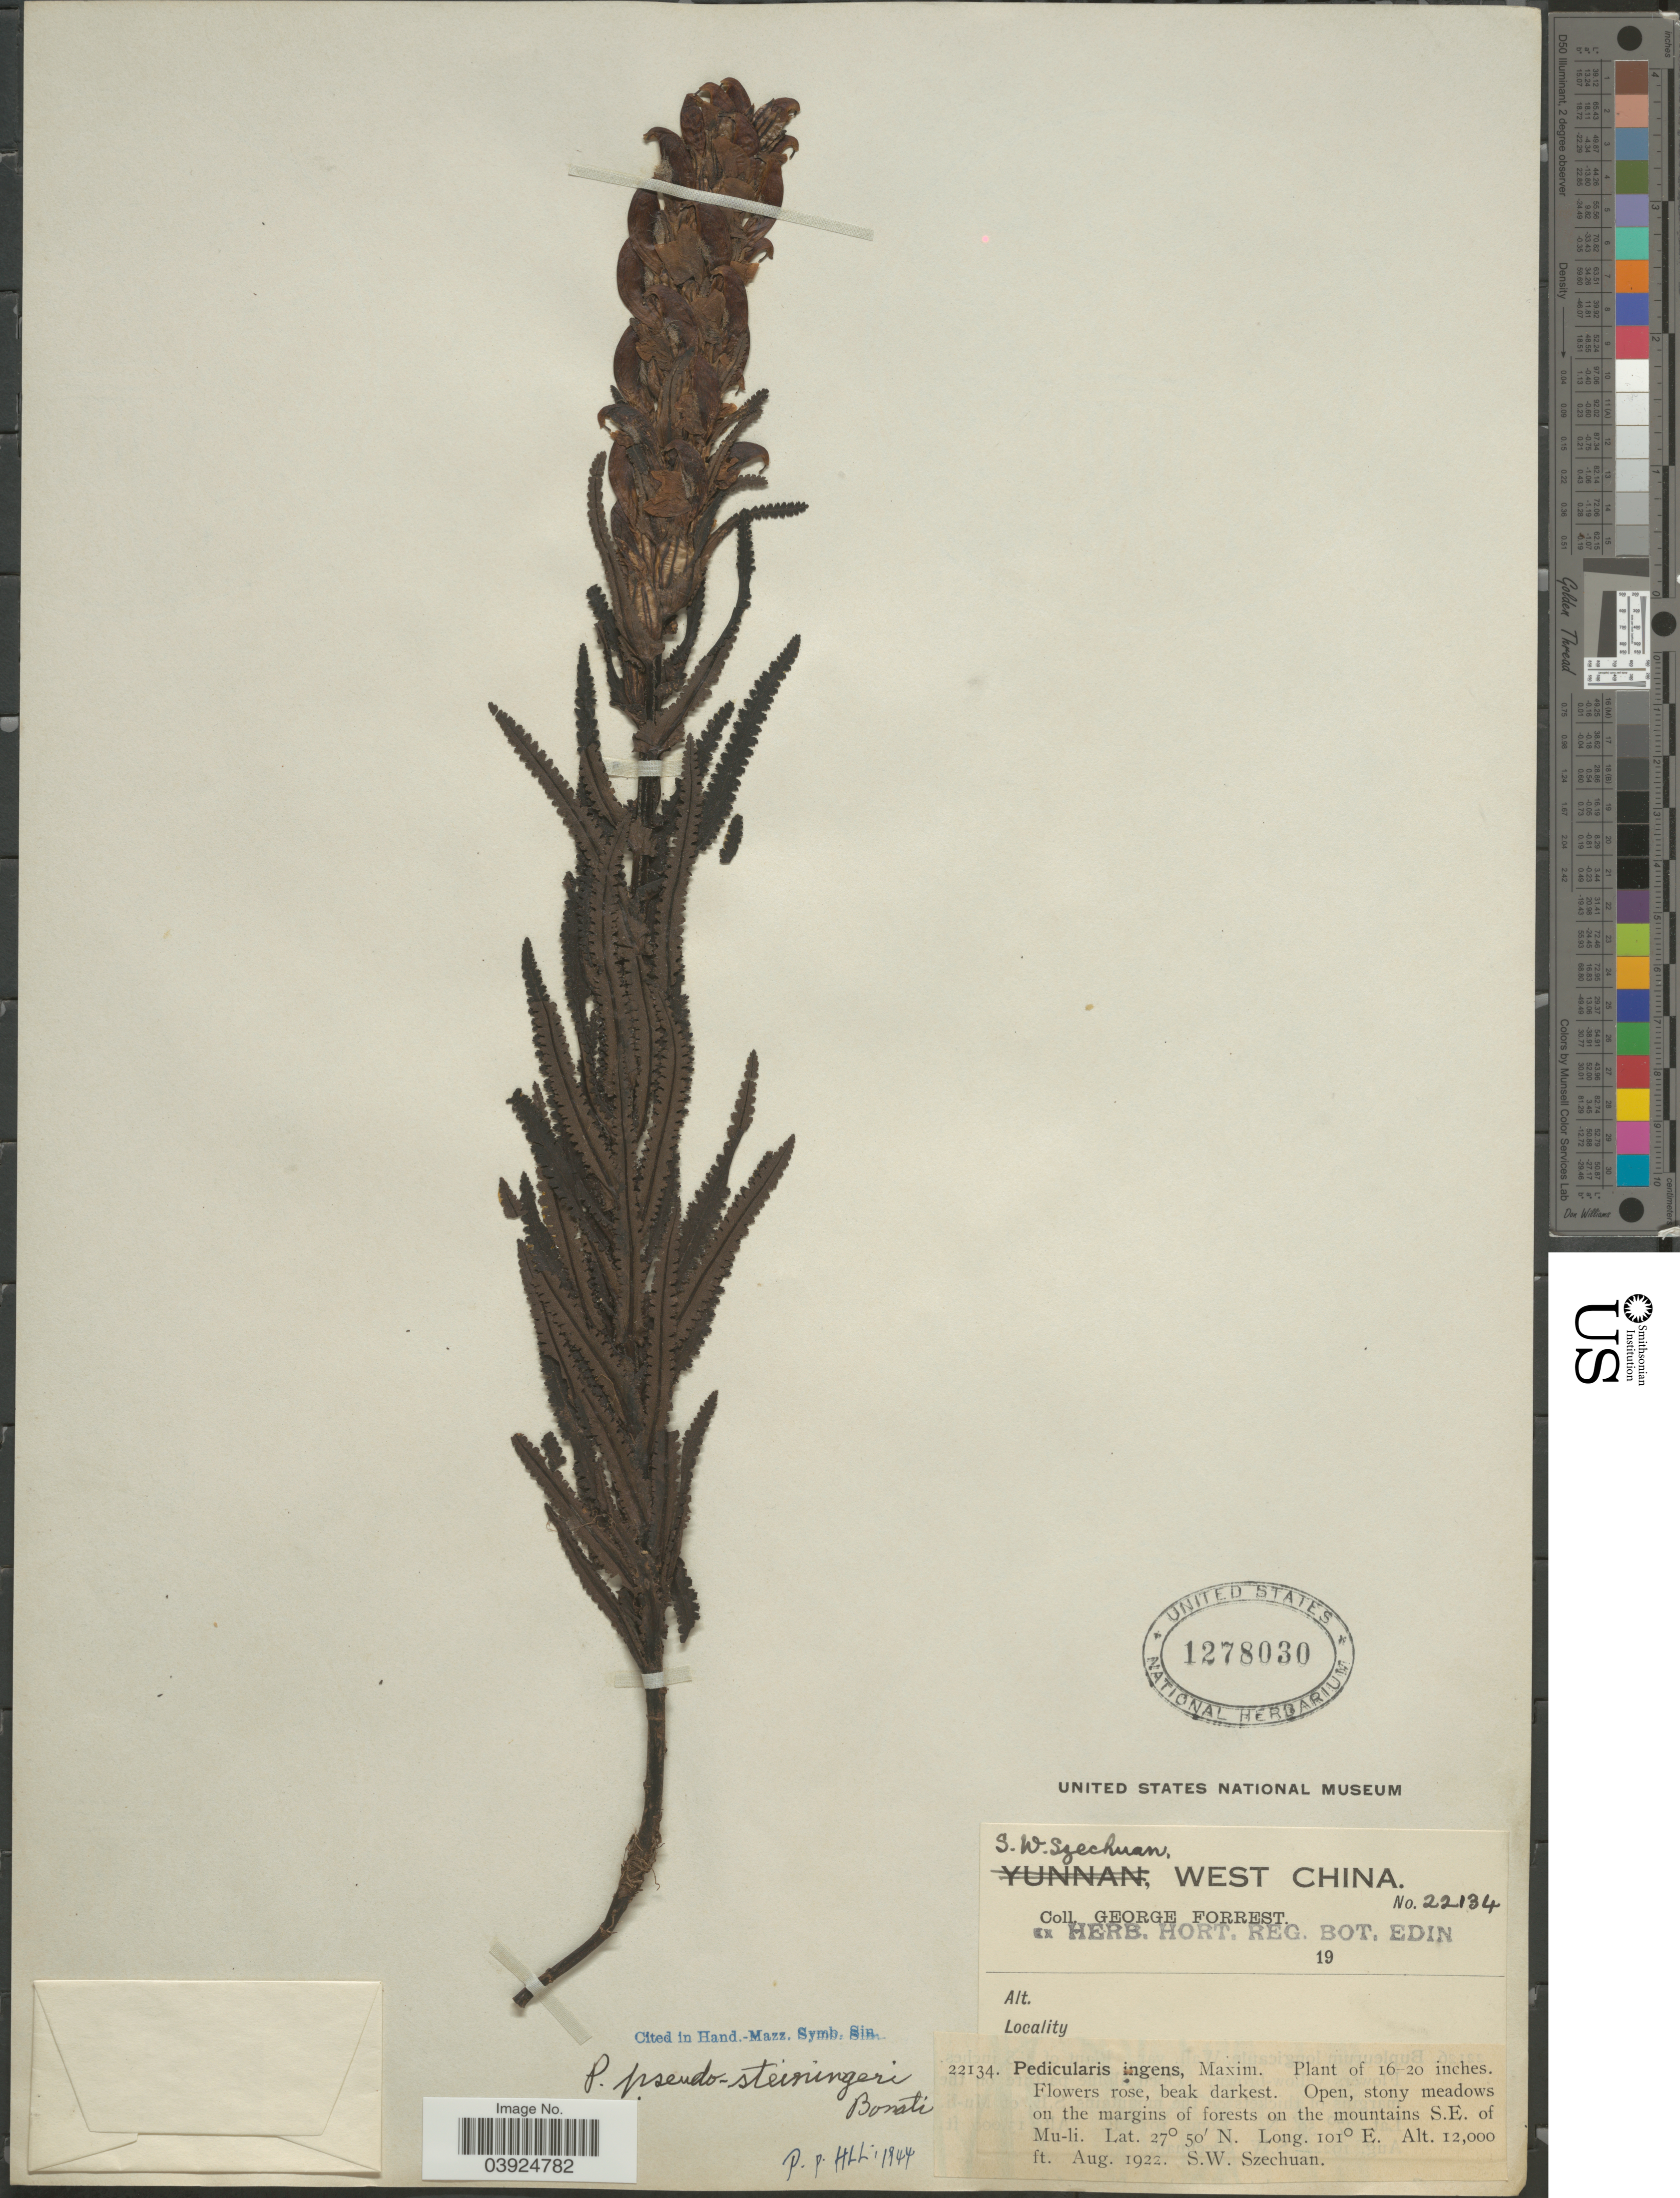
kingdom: Plantae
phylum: Tracheophyta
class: Magnoliopsida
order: Lamiales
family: Orobanchaceae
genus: Pedicularis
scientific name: Pedicularis pseudosteiningeri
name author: Bonati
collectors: G. Forrest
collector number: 22134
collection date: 1922-08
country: China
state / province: Sichuan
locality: S.W. Szechuan, West China. On the mountains S.E. of Mu-li.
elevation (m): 3658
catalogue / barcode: US 1278030